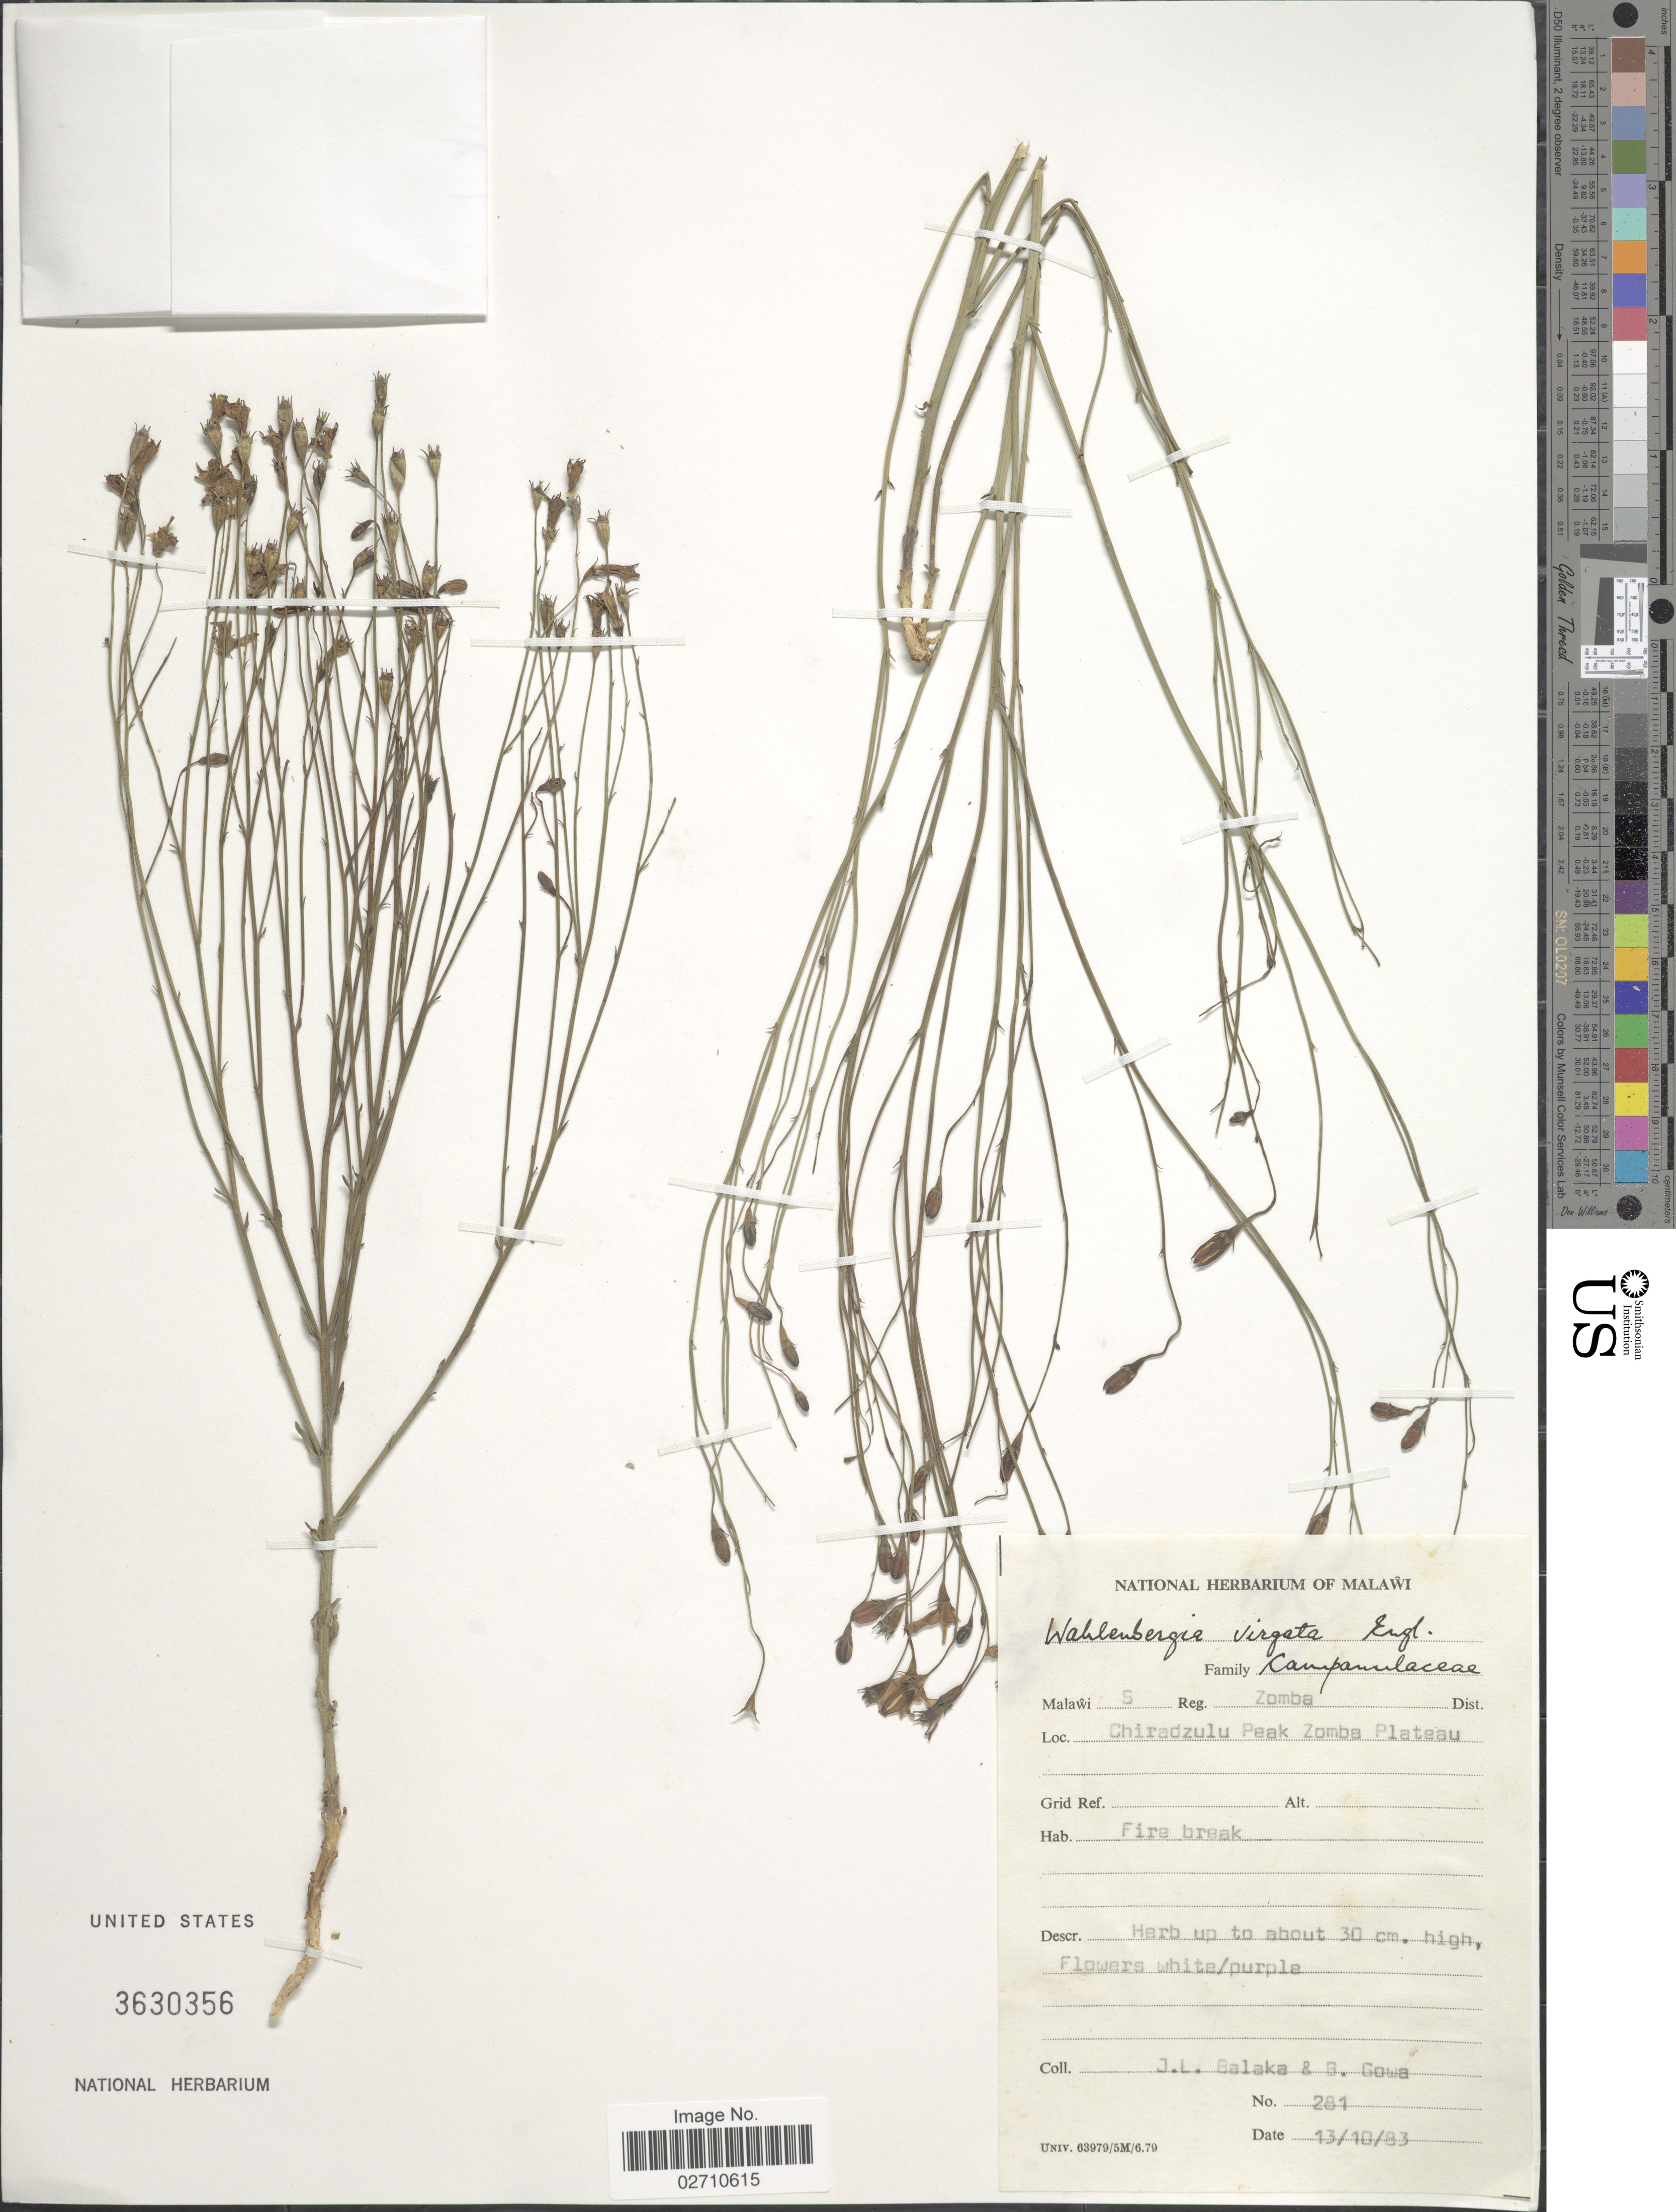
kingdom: Plantae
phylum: Tracheophyta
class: Magnoliopsida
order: Asterales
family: Campanulaceae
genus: Wahlenbergia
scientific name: Wahlenbergia virgata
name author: Engl.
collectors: J. Balaka & B. Gowa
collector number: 281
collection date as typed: Transcribed d/m/y: 13/10/83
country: Malawi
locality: Malawi S, Reg. Zomba, Chiradzulu Peak Zomba Plateau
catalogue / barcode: US 3630356